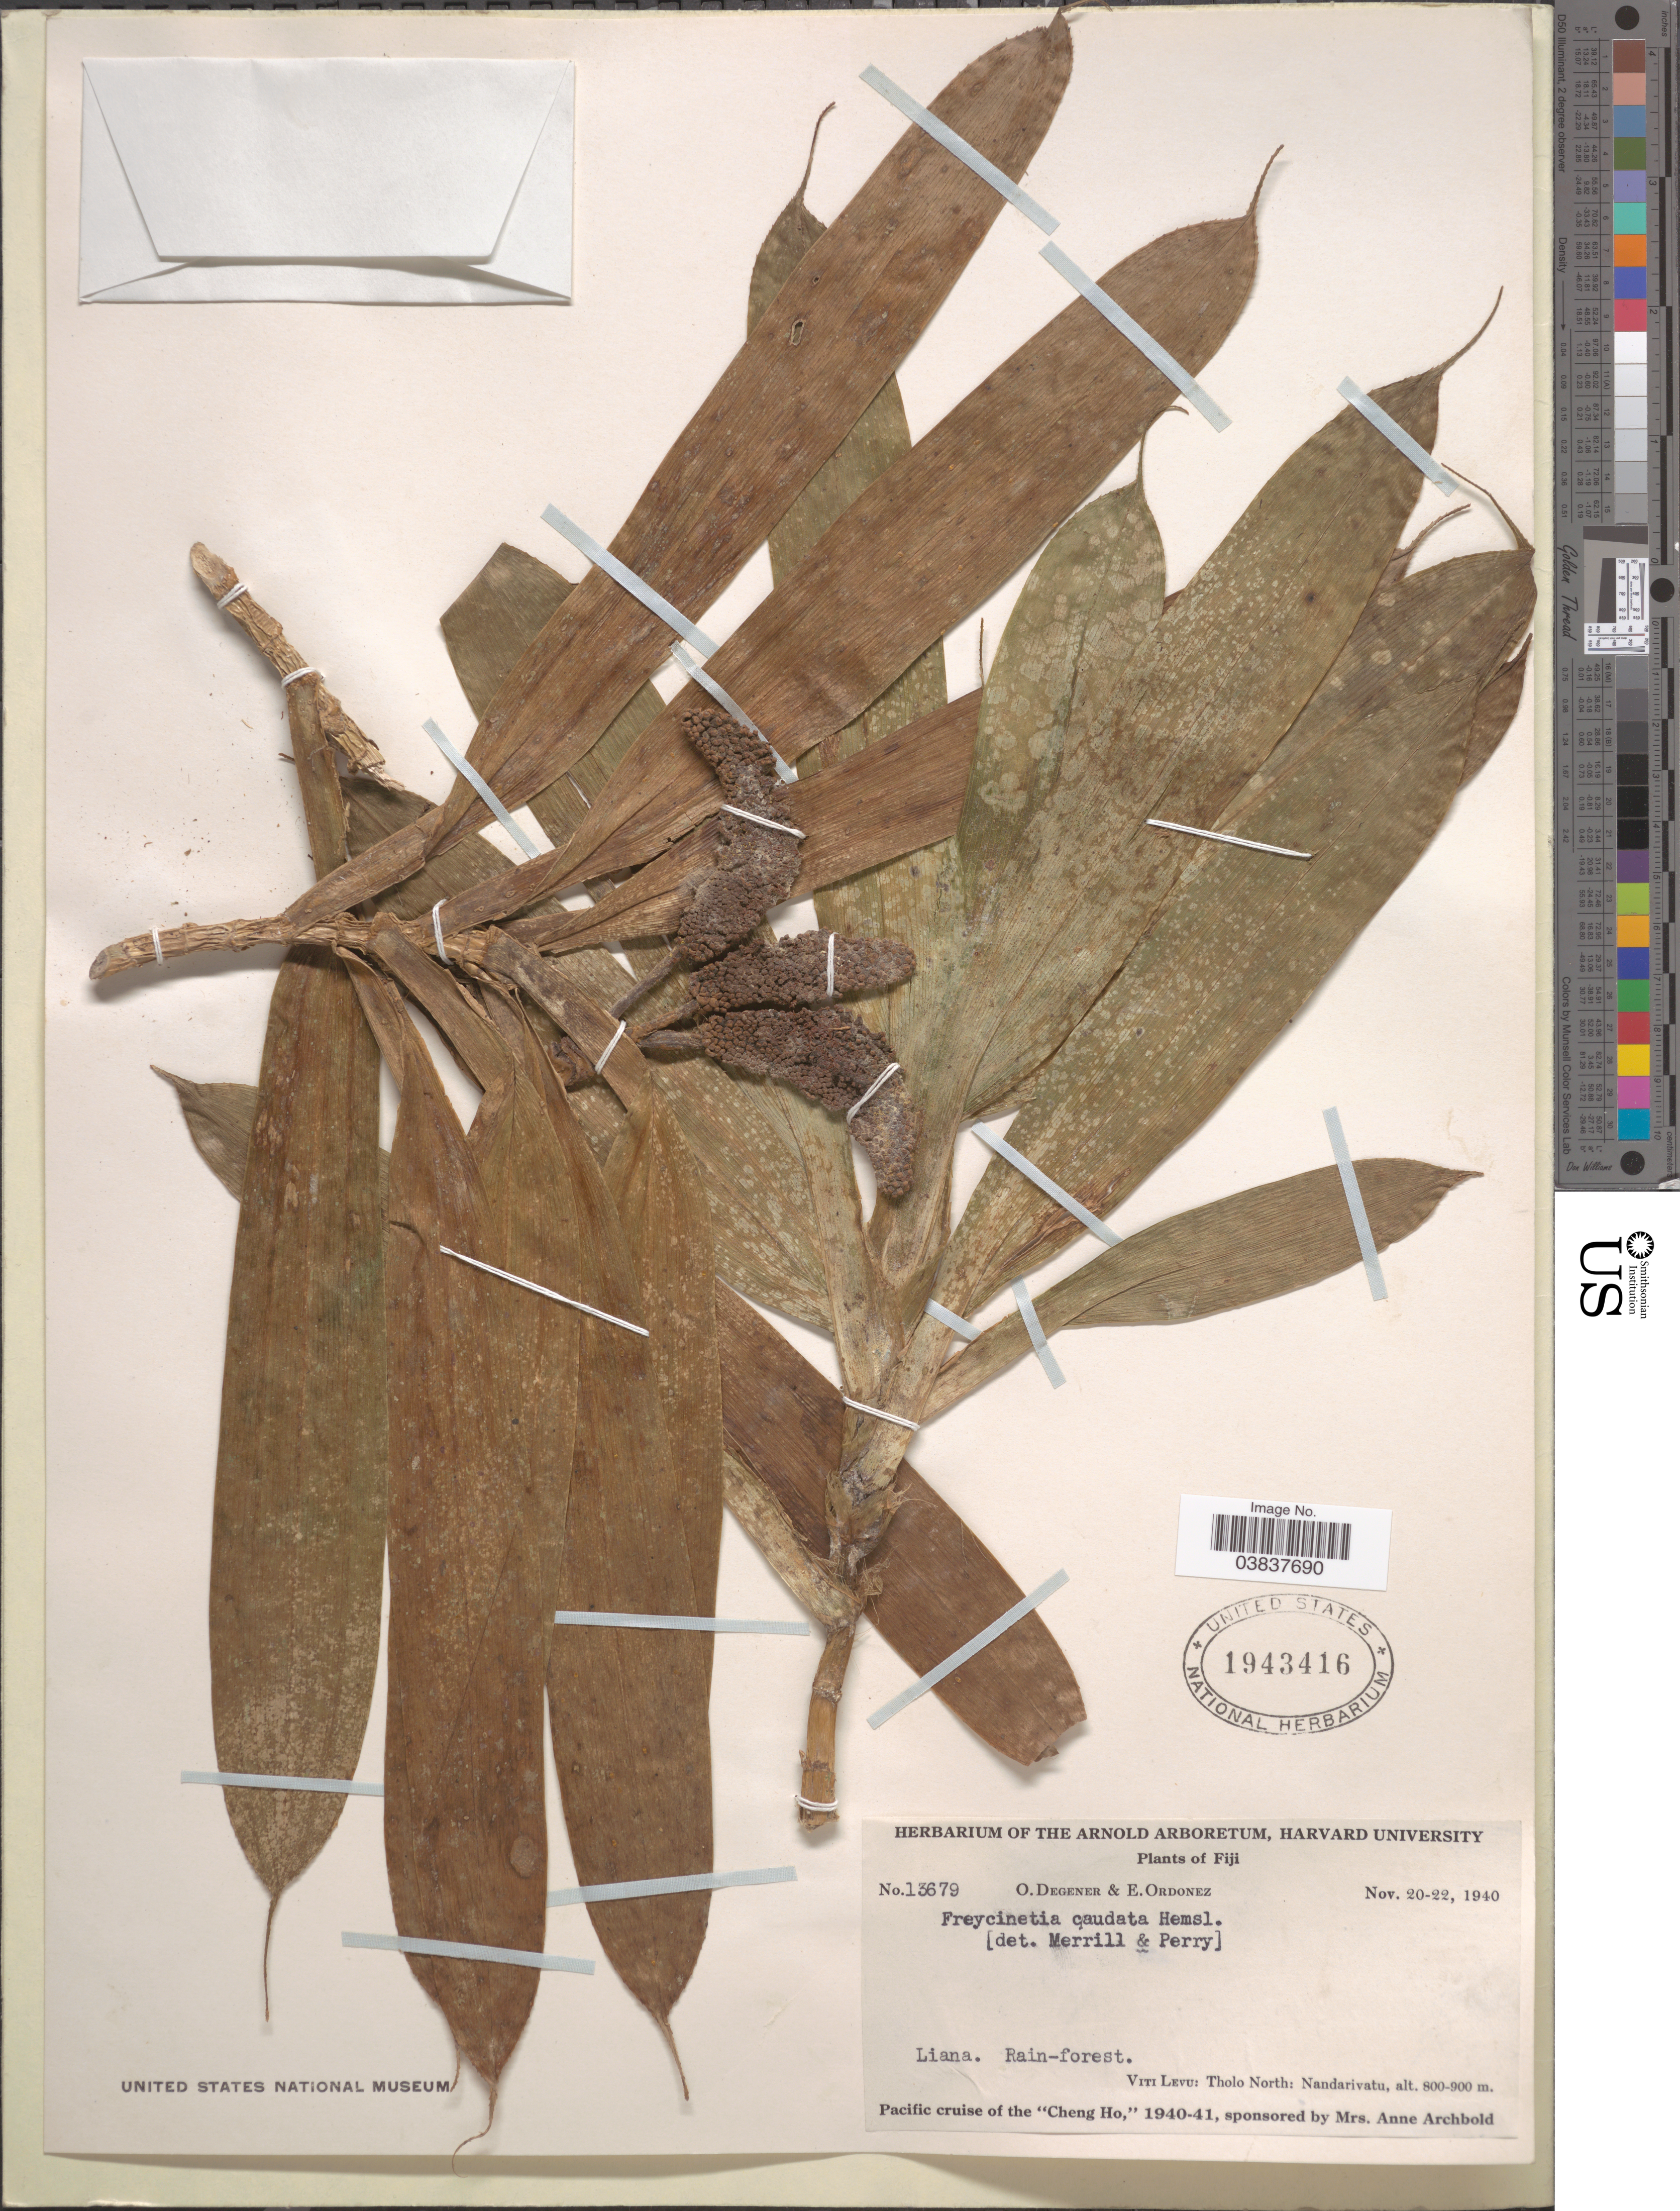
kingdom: Plantae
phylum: Tracheophyta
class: Liliopsida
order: Pandanales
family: Pandanaceae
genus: Freycinetia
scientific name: Freycinetia caudata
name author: Hemsl.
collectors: O. Degener & E. Ordonez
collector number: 13679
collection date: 1940-11-20/1940-11-22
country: Fiji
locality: Liana. Viti Levu: Tholo North: Nandarivatu.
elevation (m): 800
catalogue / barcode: US 1943416